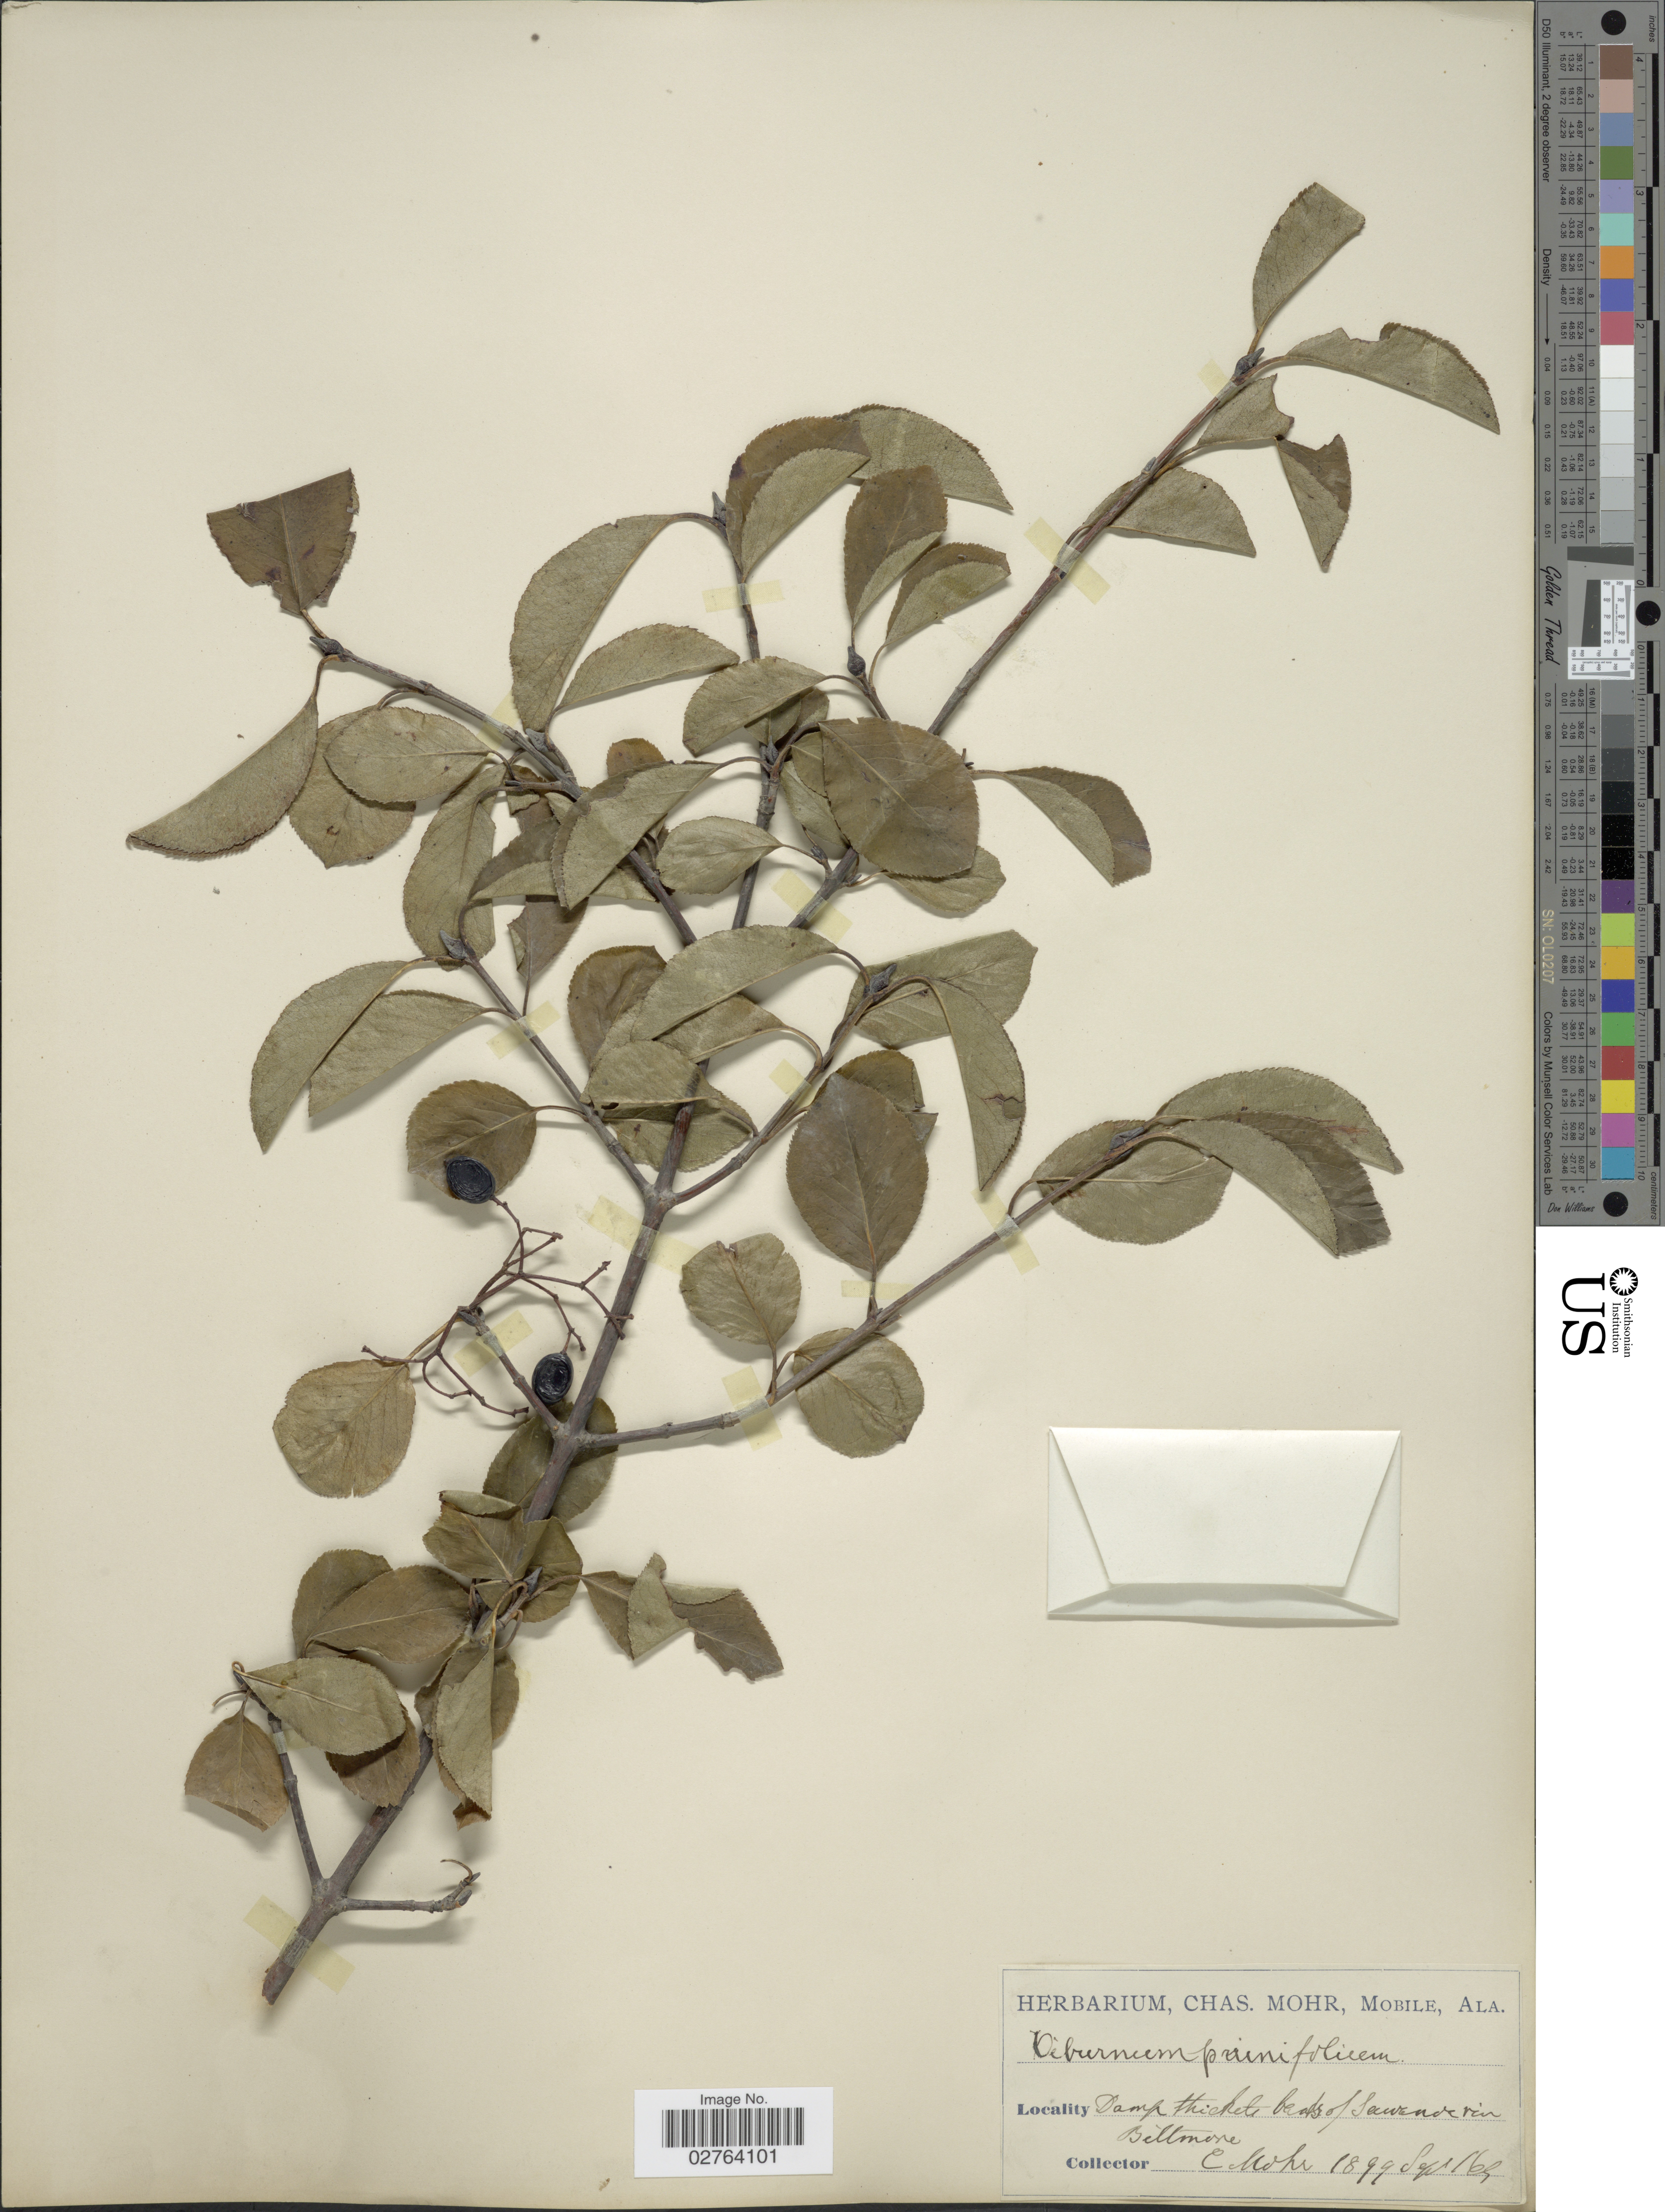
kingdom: Plantae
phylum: Tracheophyta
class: Magnoliopsida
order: Dipsacales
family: Viburnaceae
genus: Viburnum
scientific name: Viburnum prunifolium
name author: L.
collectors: Mohr, C. T. (herbarium)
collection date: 1899-09-16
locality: Damp thickets beats of Sawruderin [interpreted] Biltmore